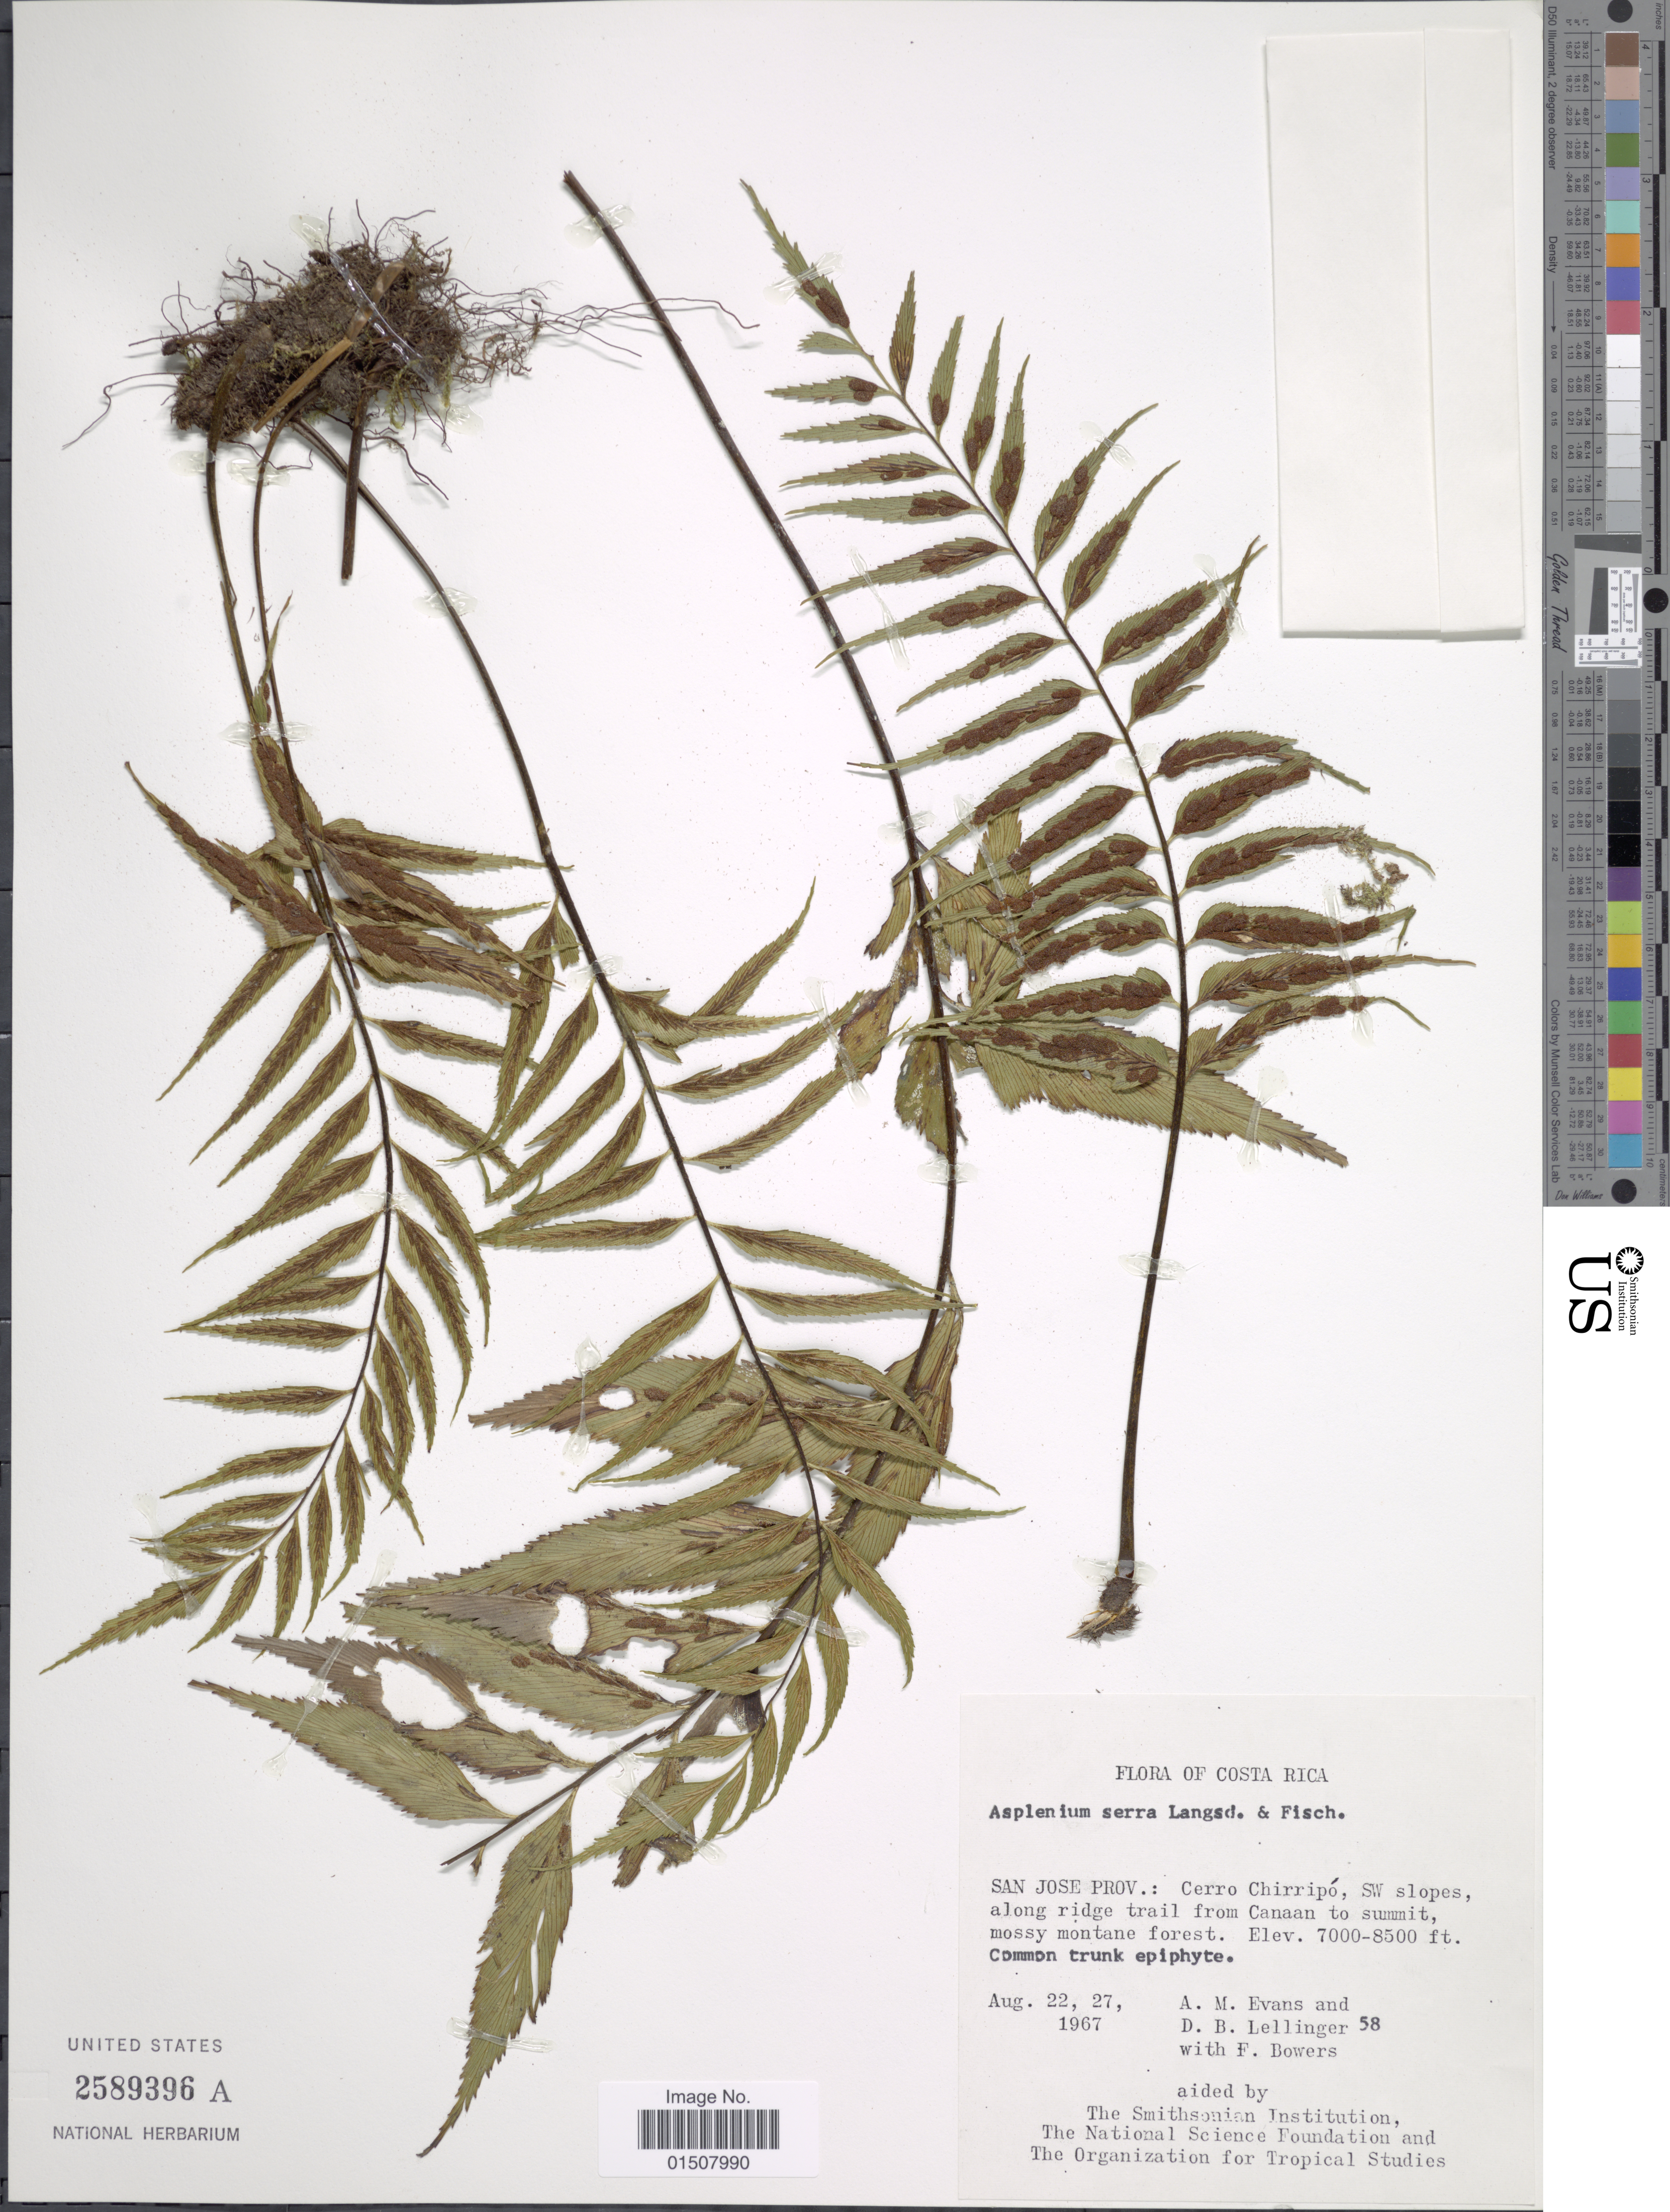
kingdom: Plantae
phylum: Tracheophyta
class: Polypodiopsida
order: Polypodiales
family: Aspleniaceae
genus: Asplenium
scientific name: Asplenium serra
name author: Langsd. & Fisch.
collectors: A. M. Evans, D. B. Lellinger & F. Bowers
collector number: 58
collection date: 1967-08-22/1967-08-27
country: Costa Rica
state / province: San José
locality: Cerro Chirripo , SW slopes, along ridge trail from Canaan to summut mossy montane forets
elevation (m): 2134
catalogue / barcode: US 2589369A